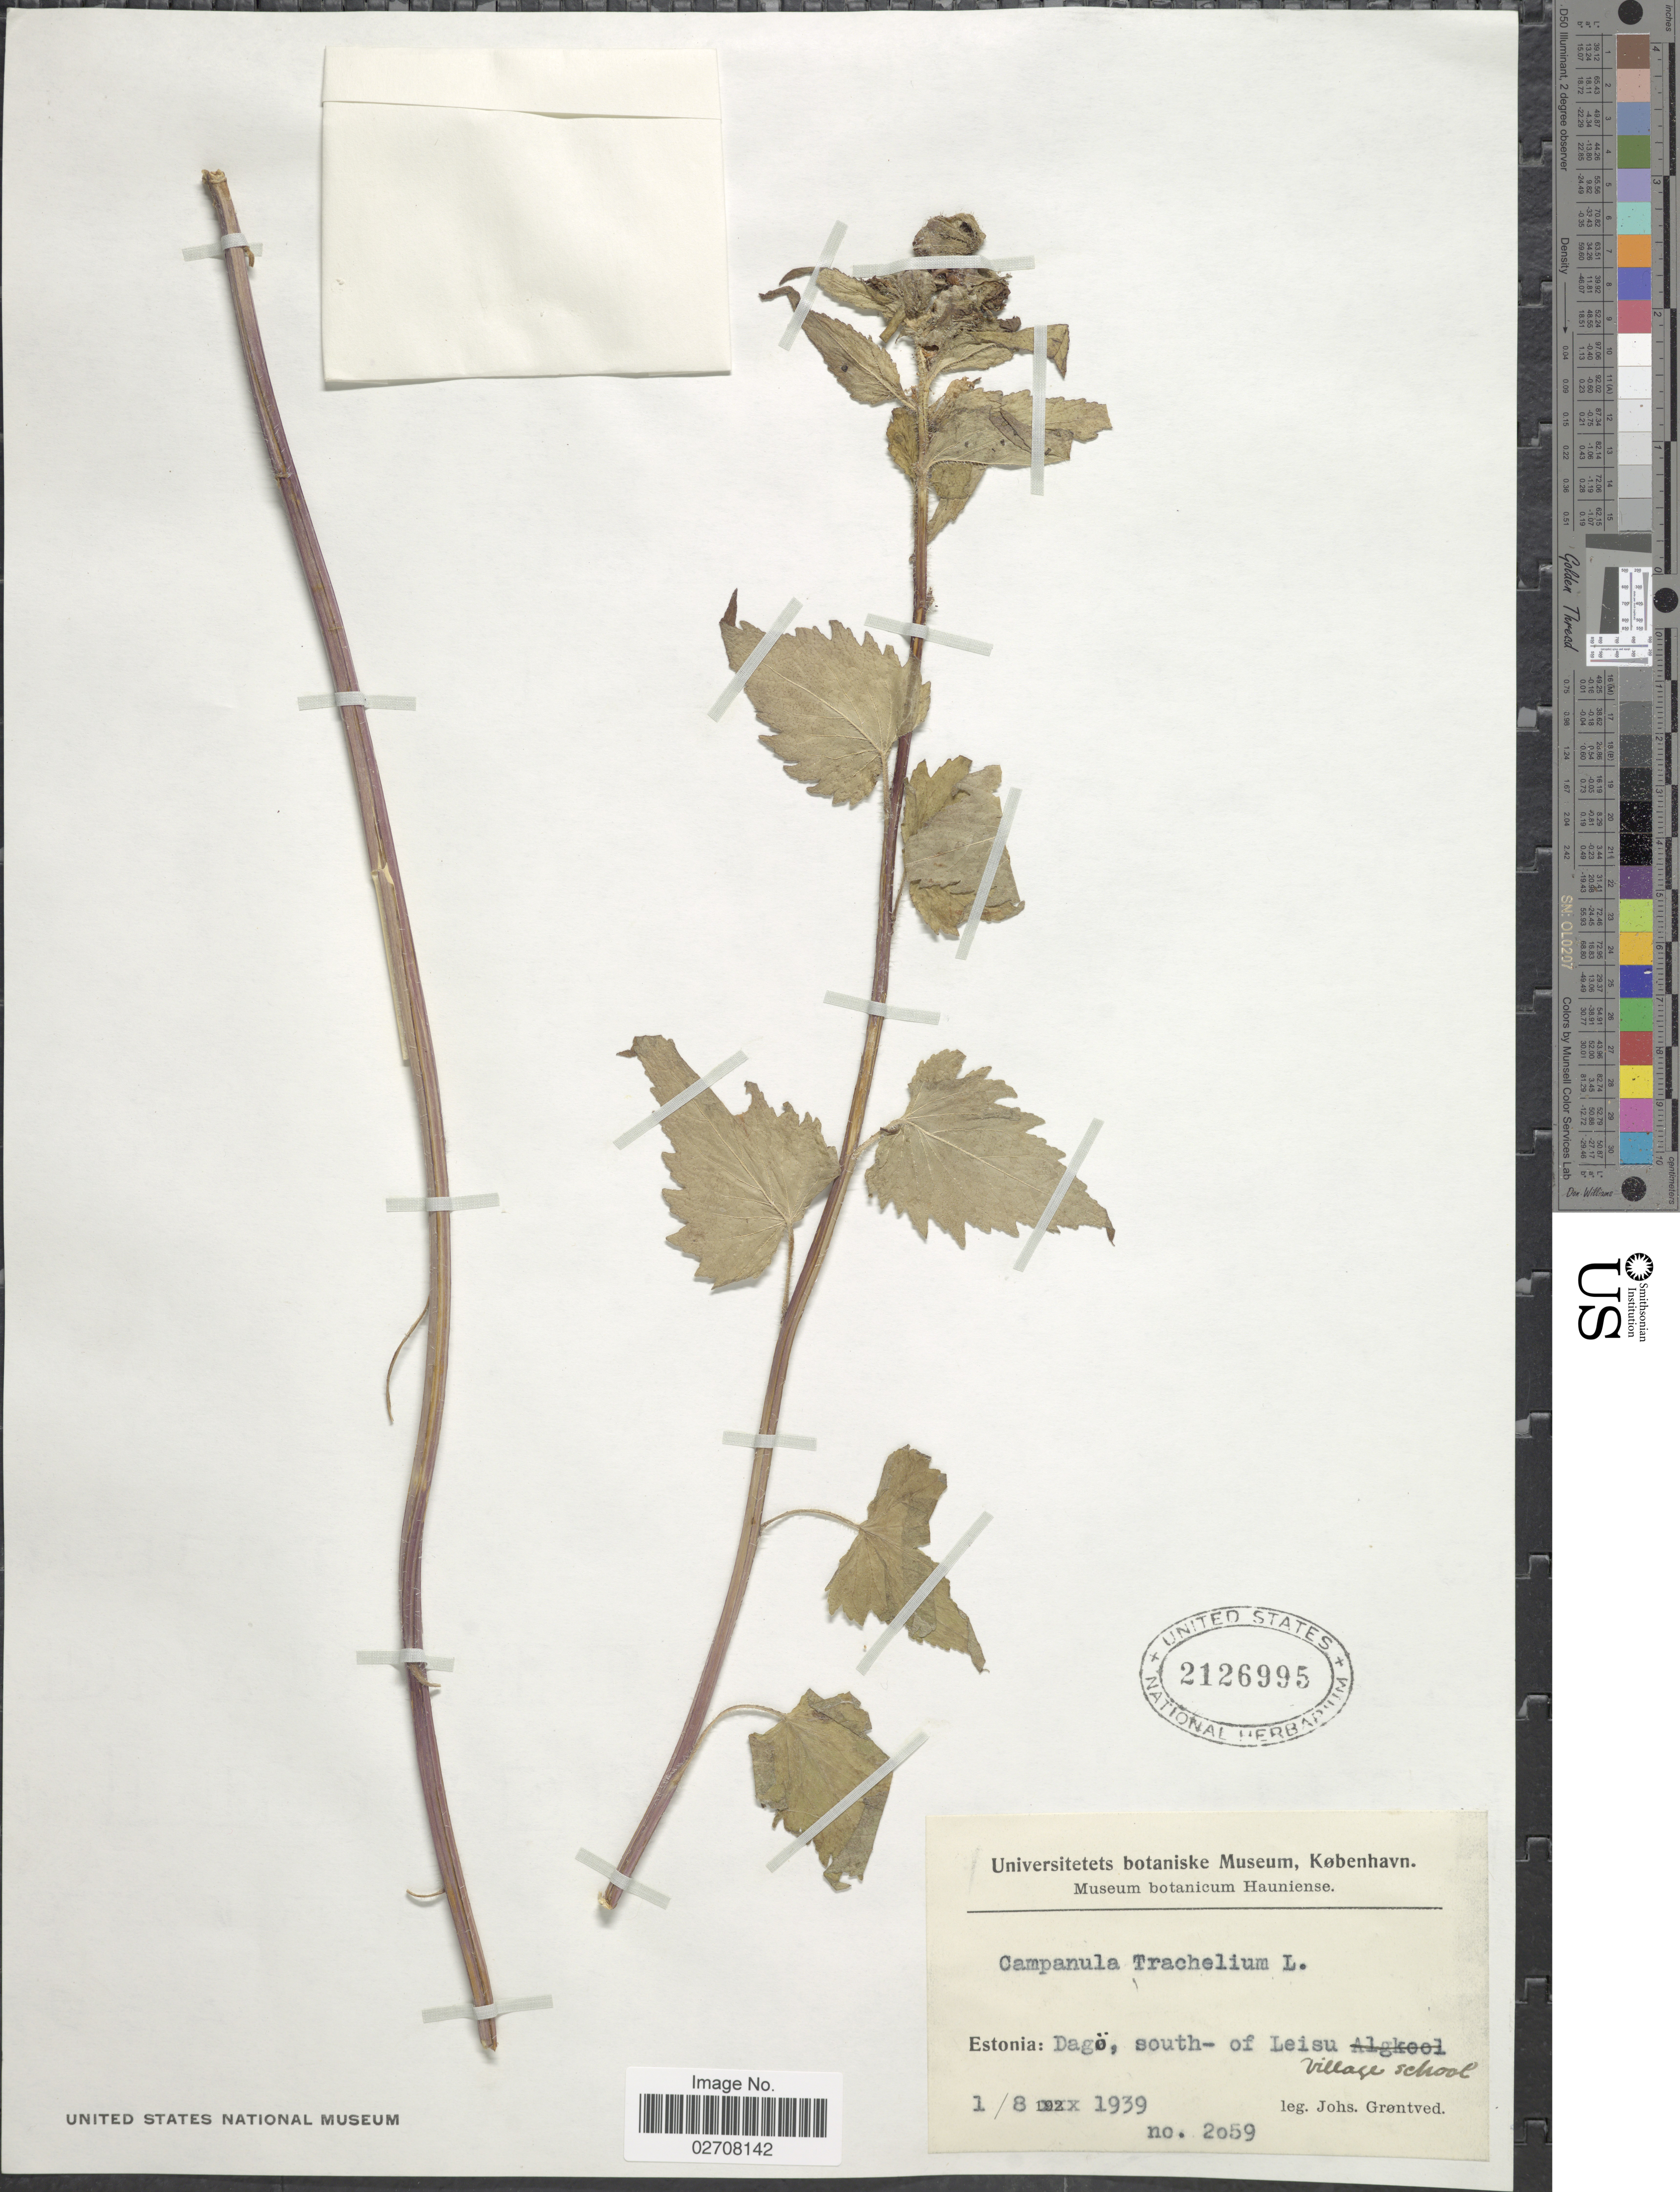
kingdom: Plantae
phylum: Tracheophyta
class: Magnoliopsida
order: Asterales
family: Campanulaceae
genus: Campanula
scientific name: Campanula trachelium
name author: L.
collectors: J. Grøntved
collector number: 2059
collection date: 1939-08-01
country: Estonia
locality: Dagö, south- of Leisu. Village school.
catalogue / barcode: US 2126995